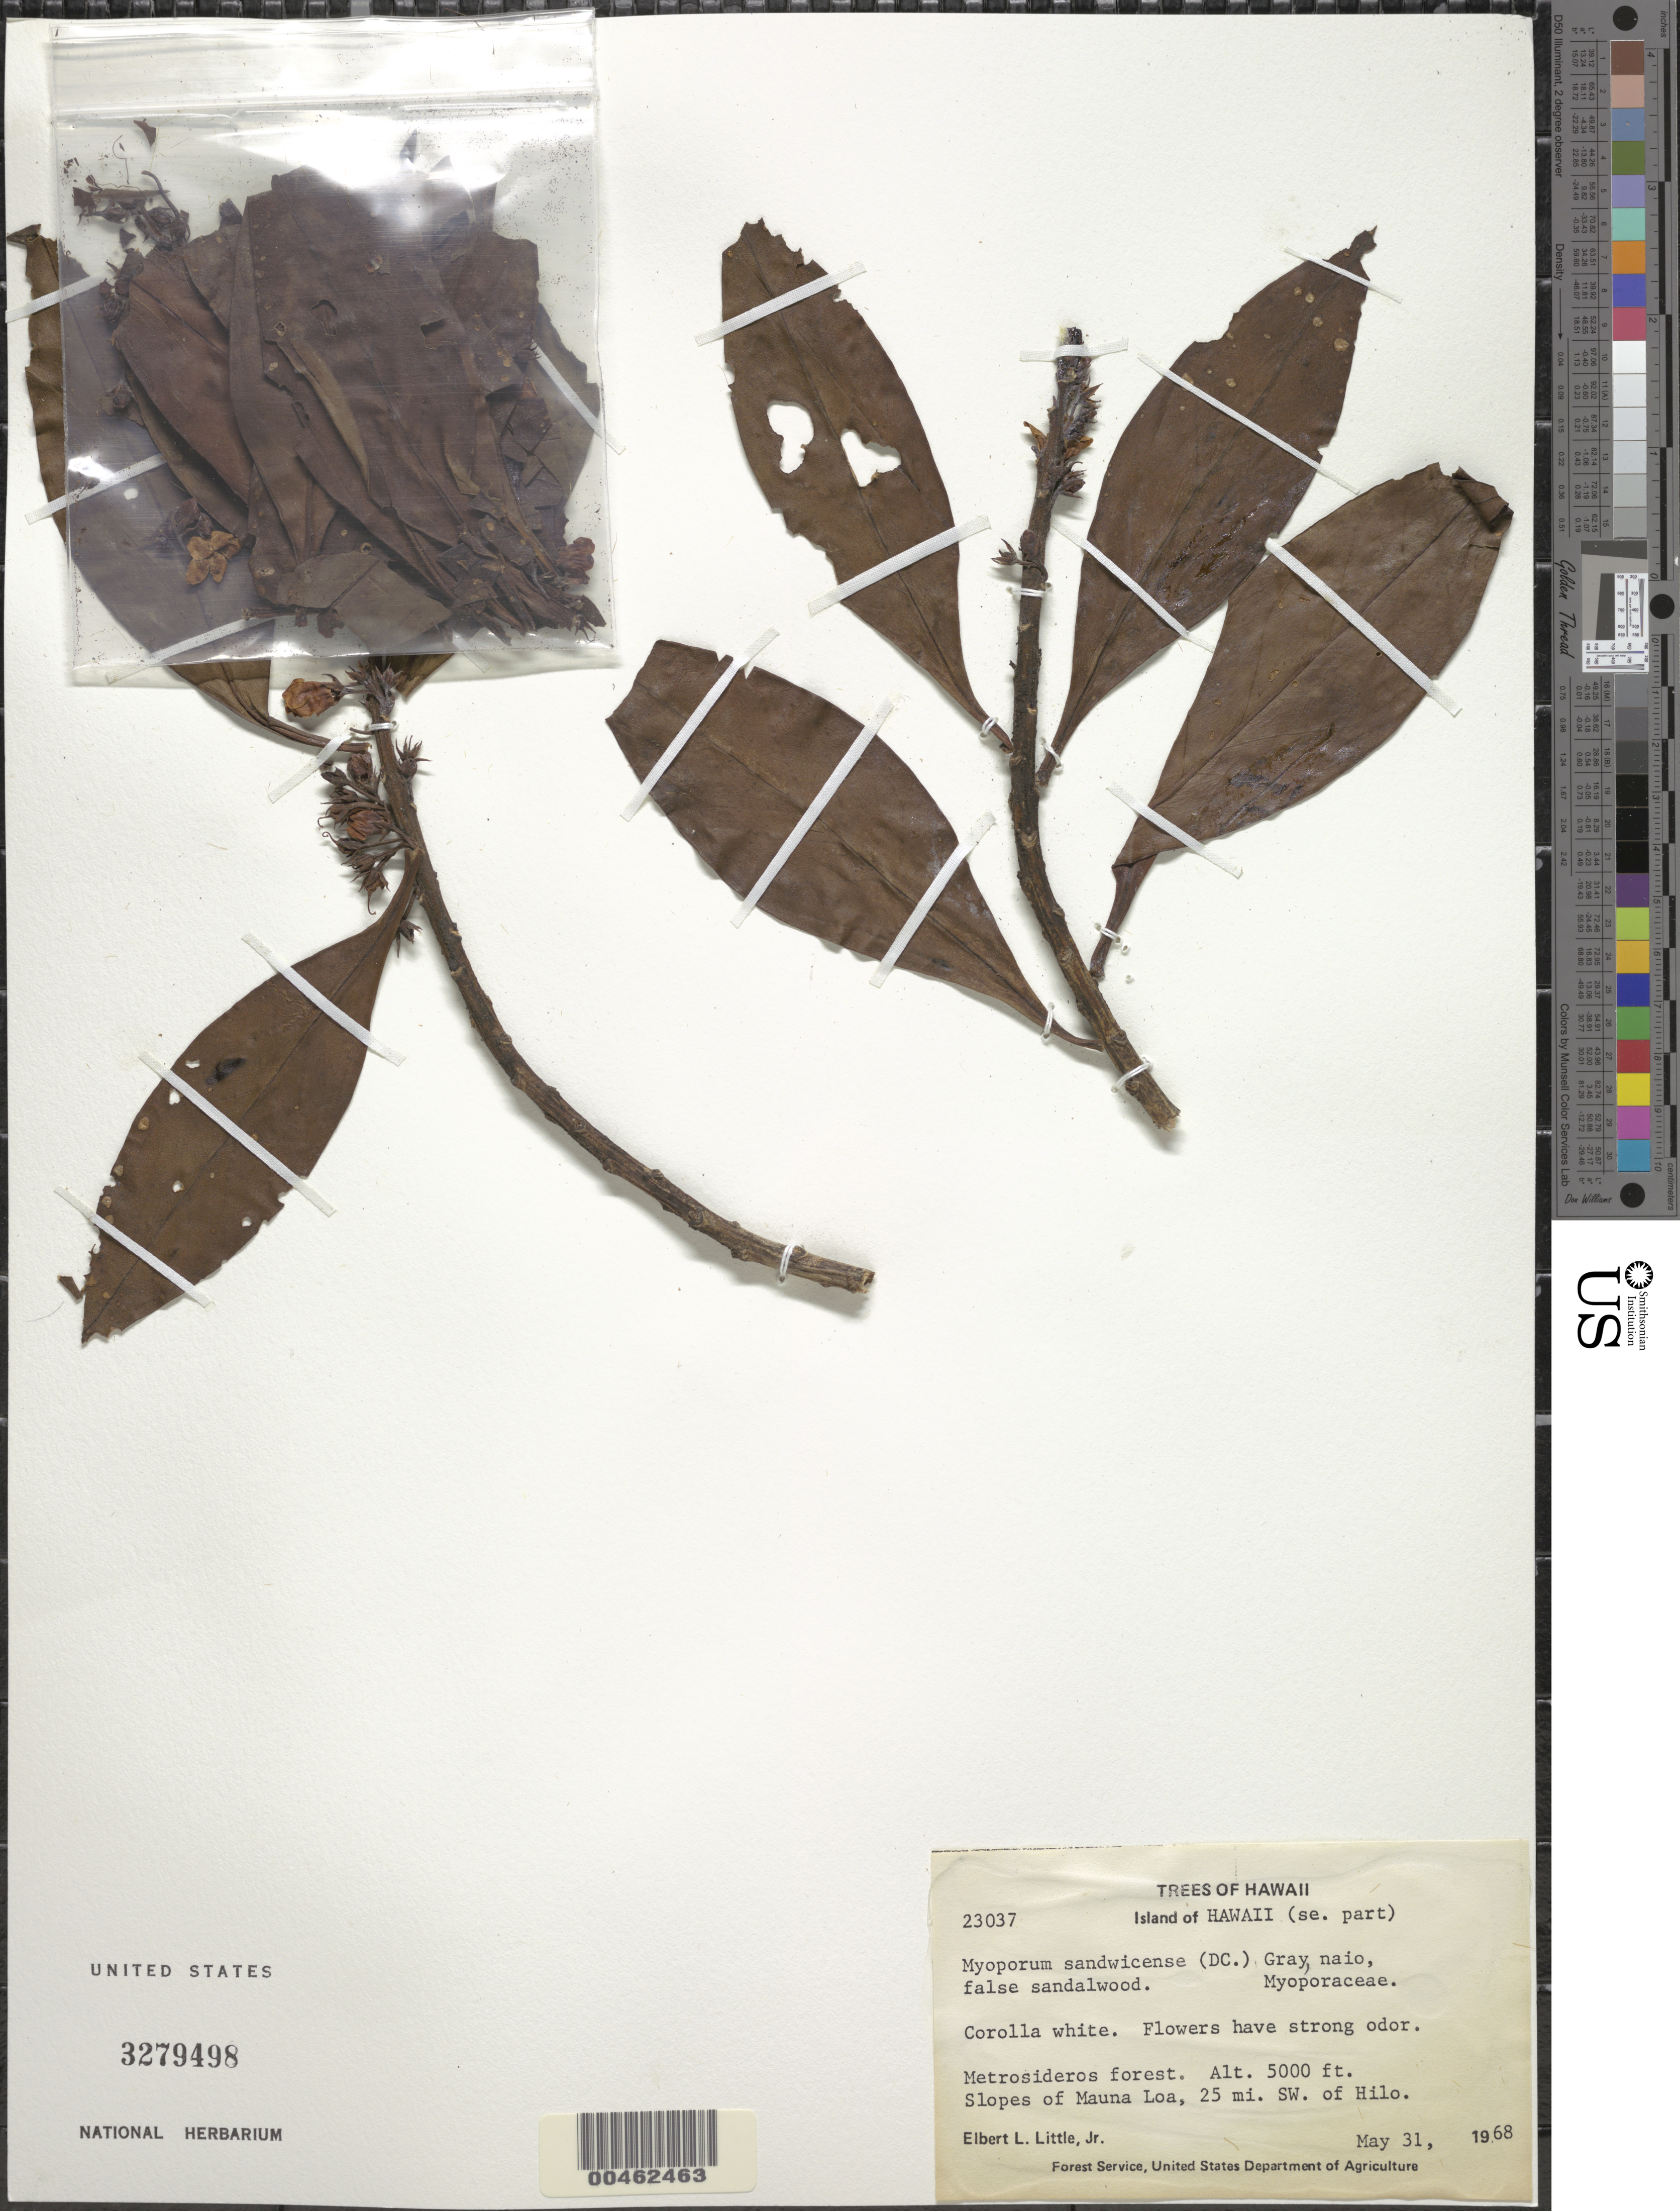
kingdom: Plantae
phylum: Tracheophyta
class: Magnoliopsida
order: Lamiales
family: Scrophulariaceae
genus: Myoporum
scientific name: Myoporum sandwicense subsp. sandwicense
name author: A. Gray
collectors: E. L. Little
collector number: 23037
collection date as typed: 31 May 1968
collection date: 1968-05-31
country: United States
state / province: Hawaii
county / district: Hawaii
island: Hawaii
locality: SE part of Hawaii, slopes of Mauna Loa, 25 mi SW of Hilo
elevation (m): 1524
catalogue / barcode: US 3279498